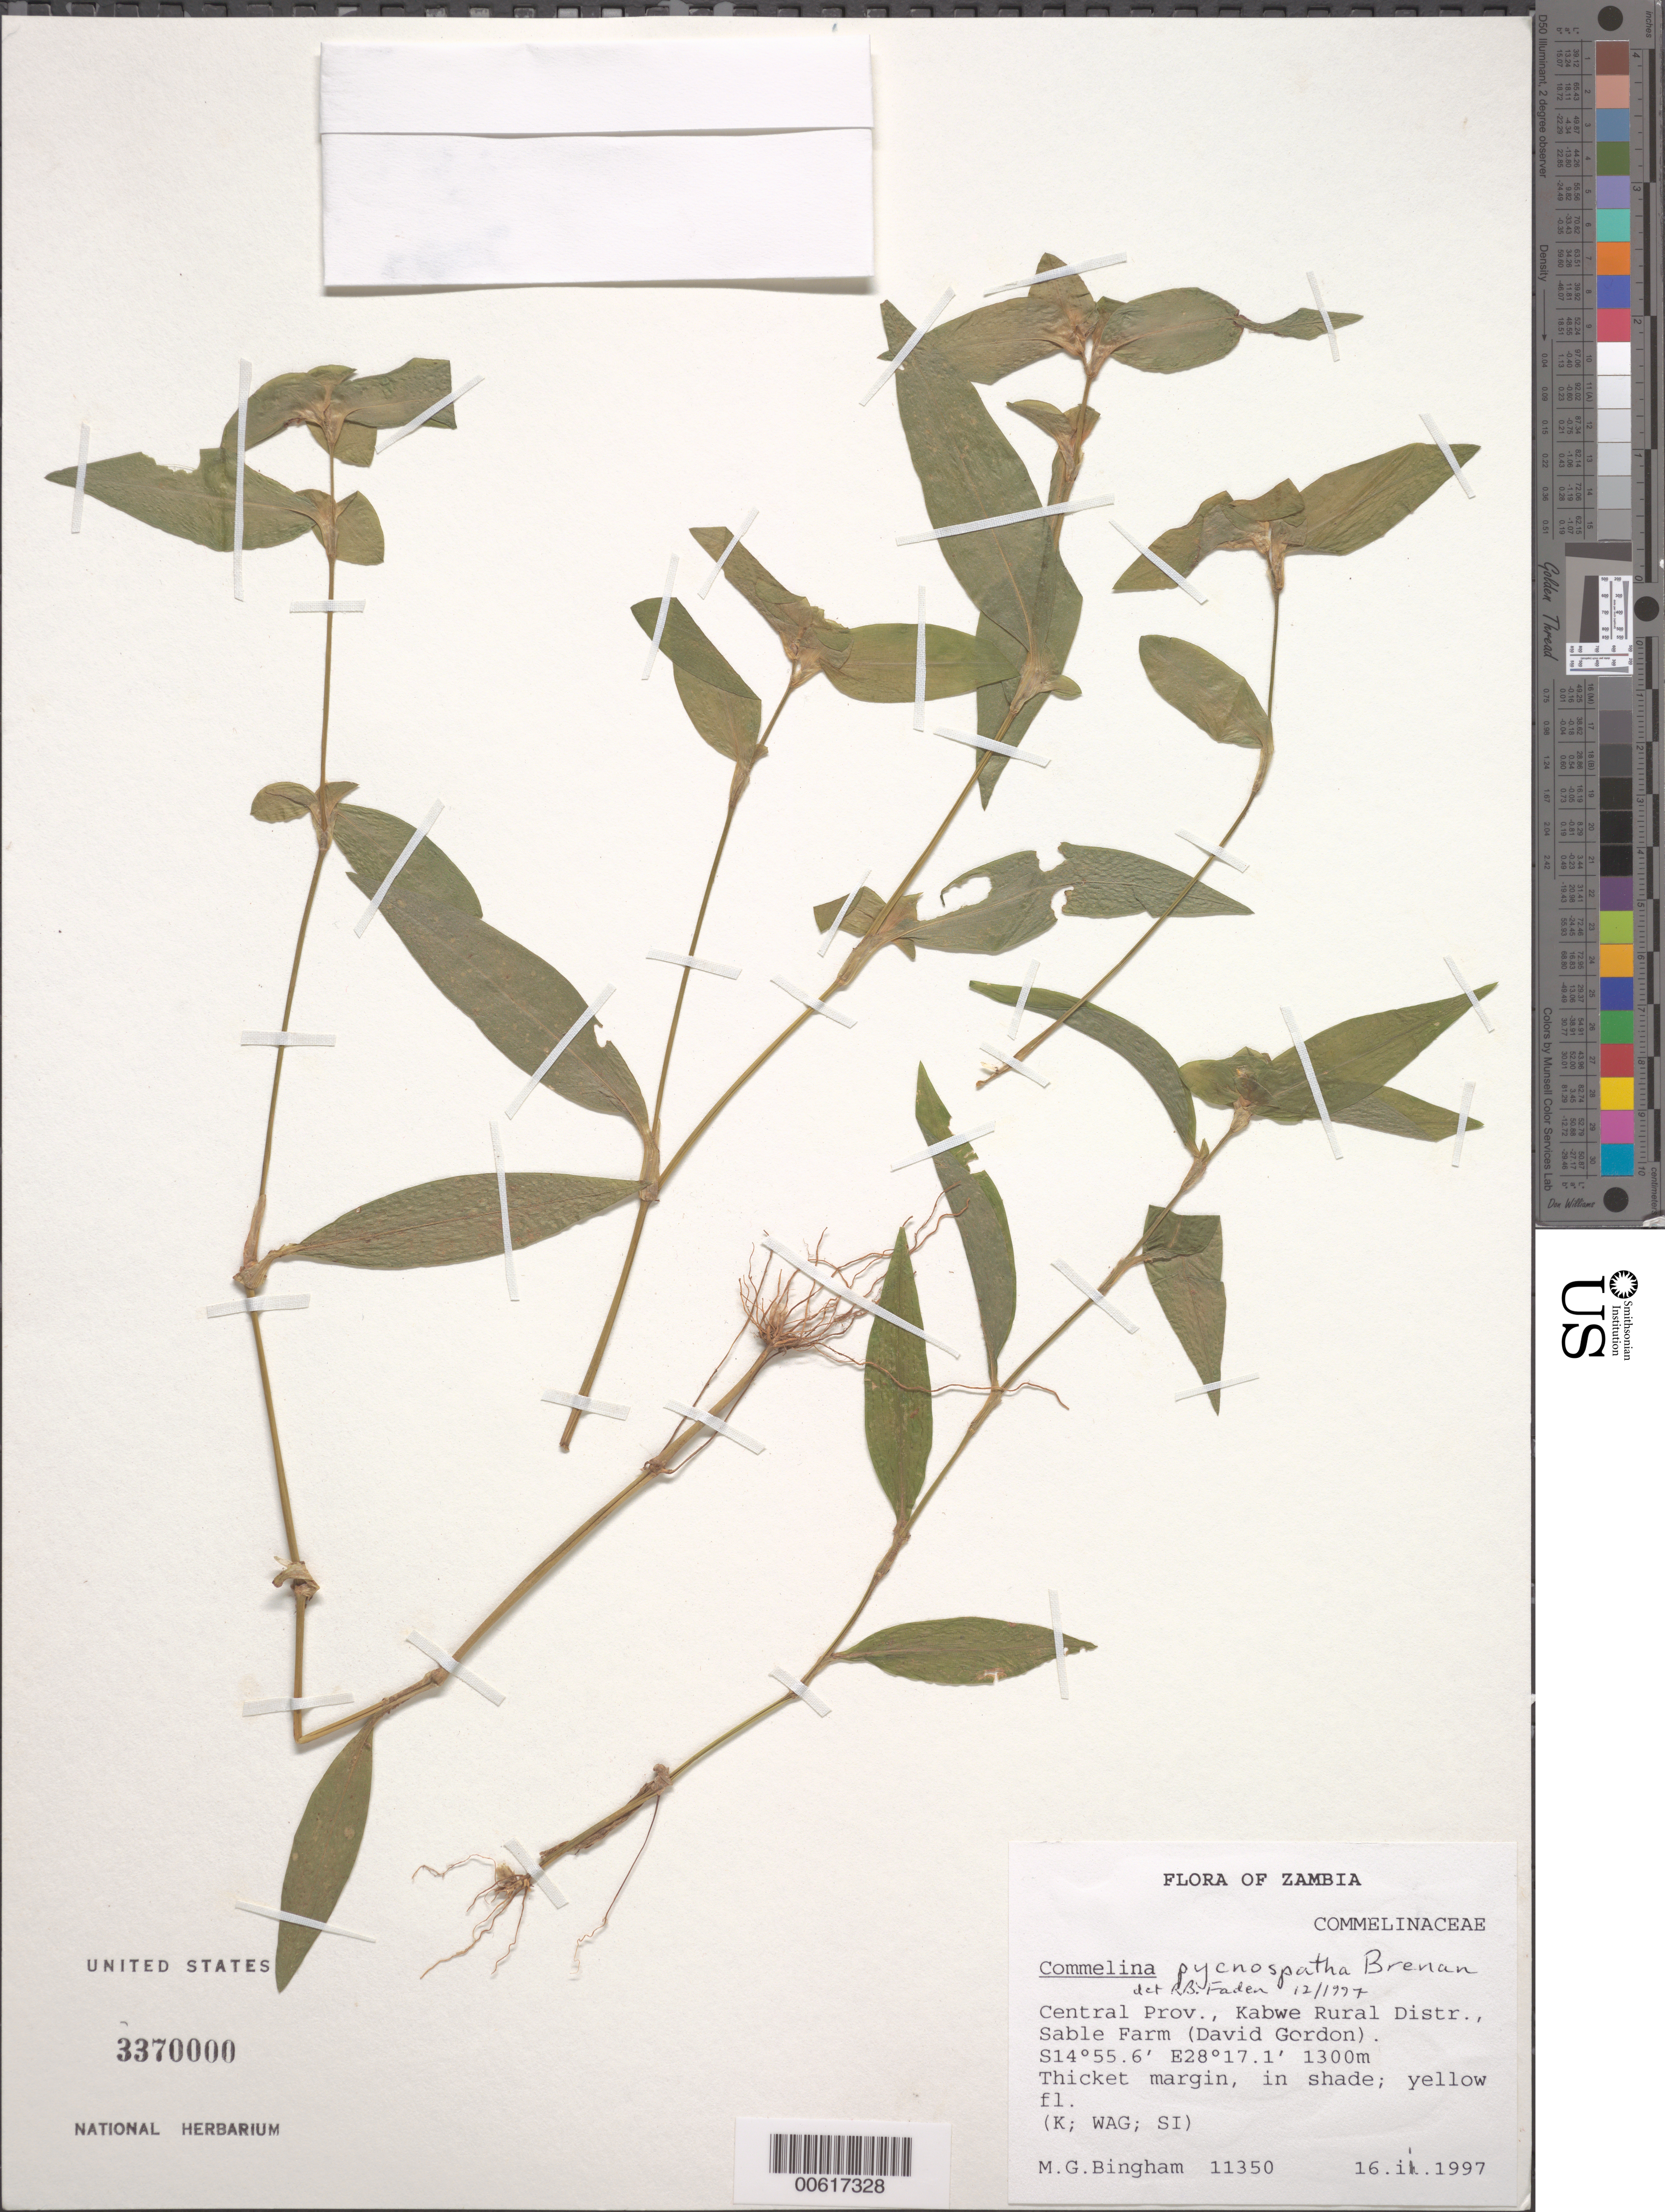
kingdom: Plantae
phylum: Tracheophyta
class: Liliopsida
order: Commelinales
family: Commelinaceae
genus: Commelina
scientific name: Commelina pycnospatha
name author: Brenan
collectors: M. Bingham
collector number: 11350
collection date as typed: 16 Feb 1997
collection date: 1997-02-16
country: Zambia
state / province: Central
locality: Kabwe rural dist., sable farm (david gordon)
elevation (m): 1300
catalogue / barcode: US 3370000